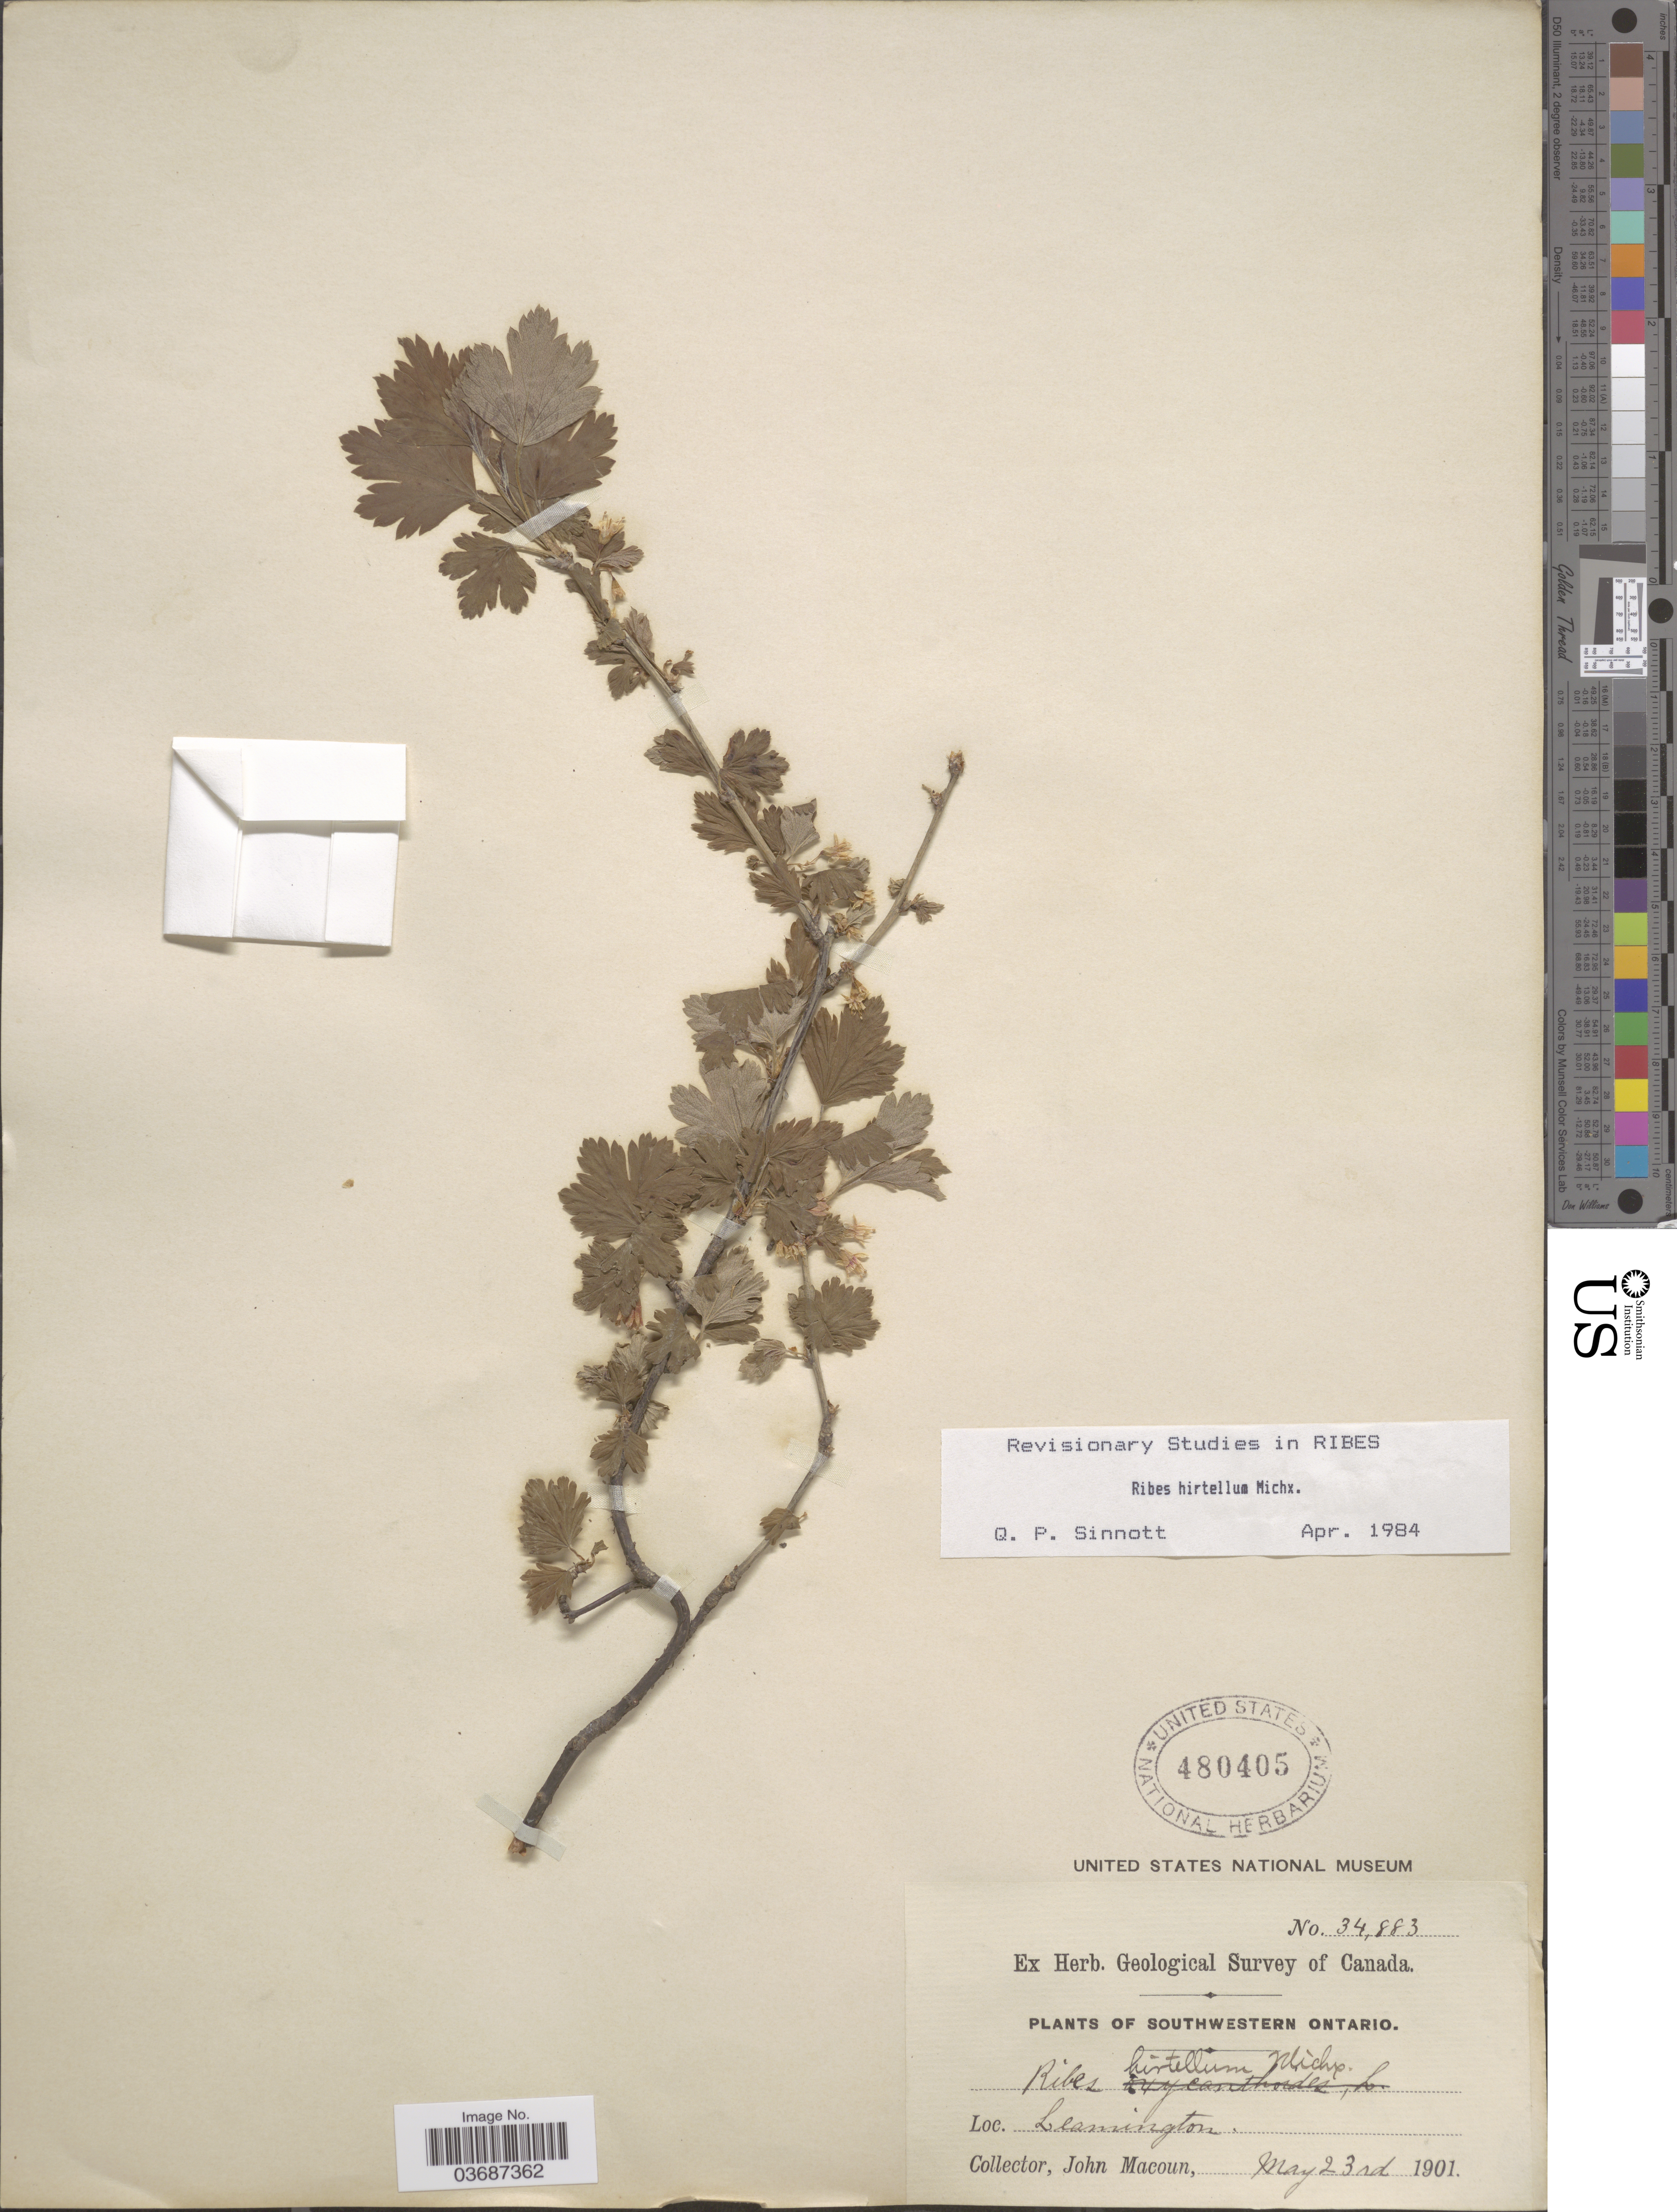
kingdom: Plantae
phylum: Tracheophyta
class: Magnoliopsida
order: Saxifragales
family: Grossulariaceae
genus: Ribes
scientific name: Ribes hirtellum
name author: Michx.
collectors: J. Macoun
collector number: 34883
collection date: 1901-05-23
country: Canada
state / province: Ontario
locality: Geological Survey of Canada. Southwestern Ontario. Leamington.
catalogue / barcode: US 480405